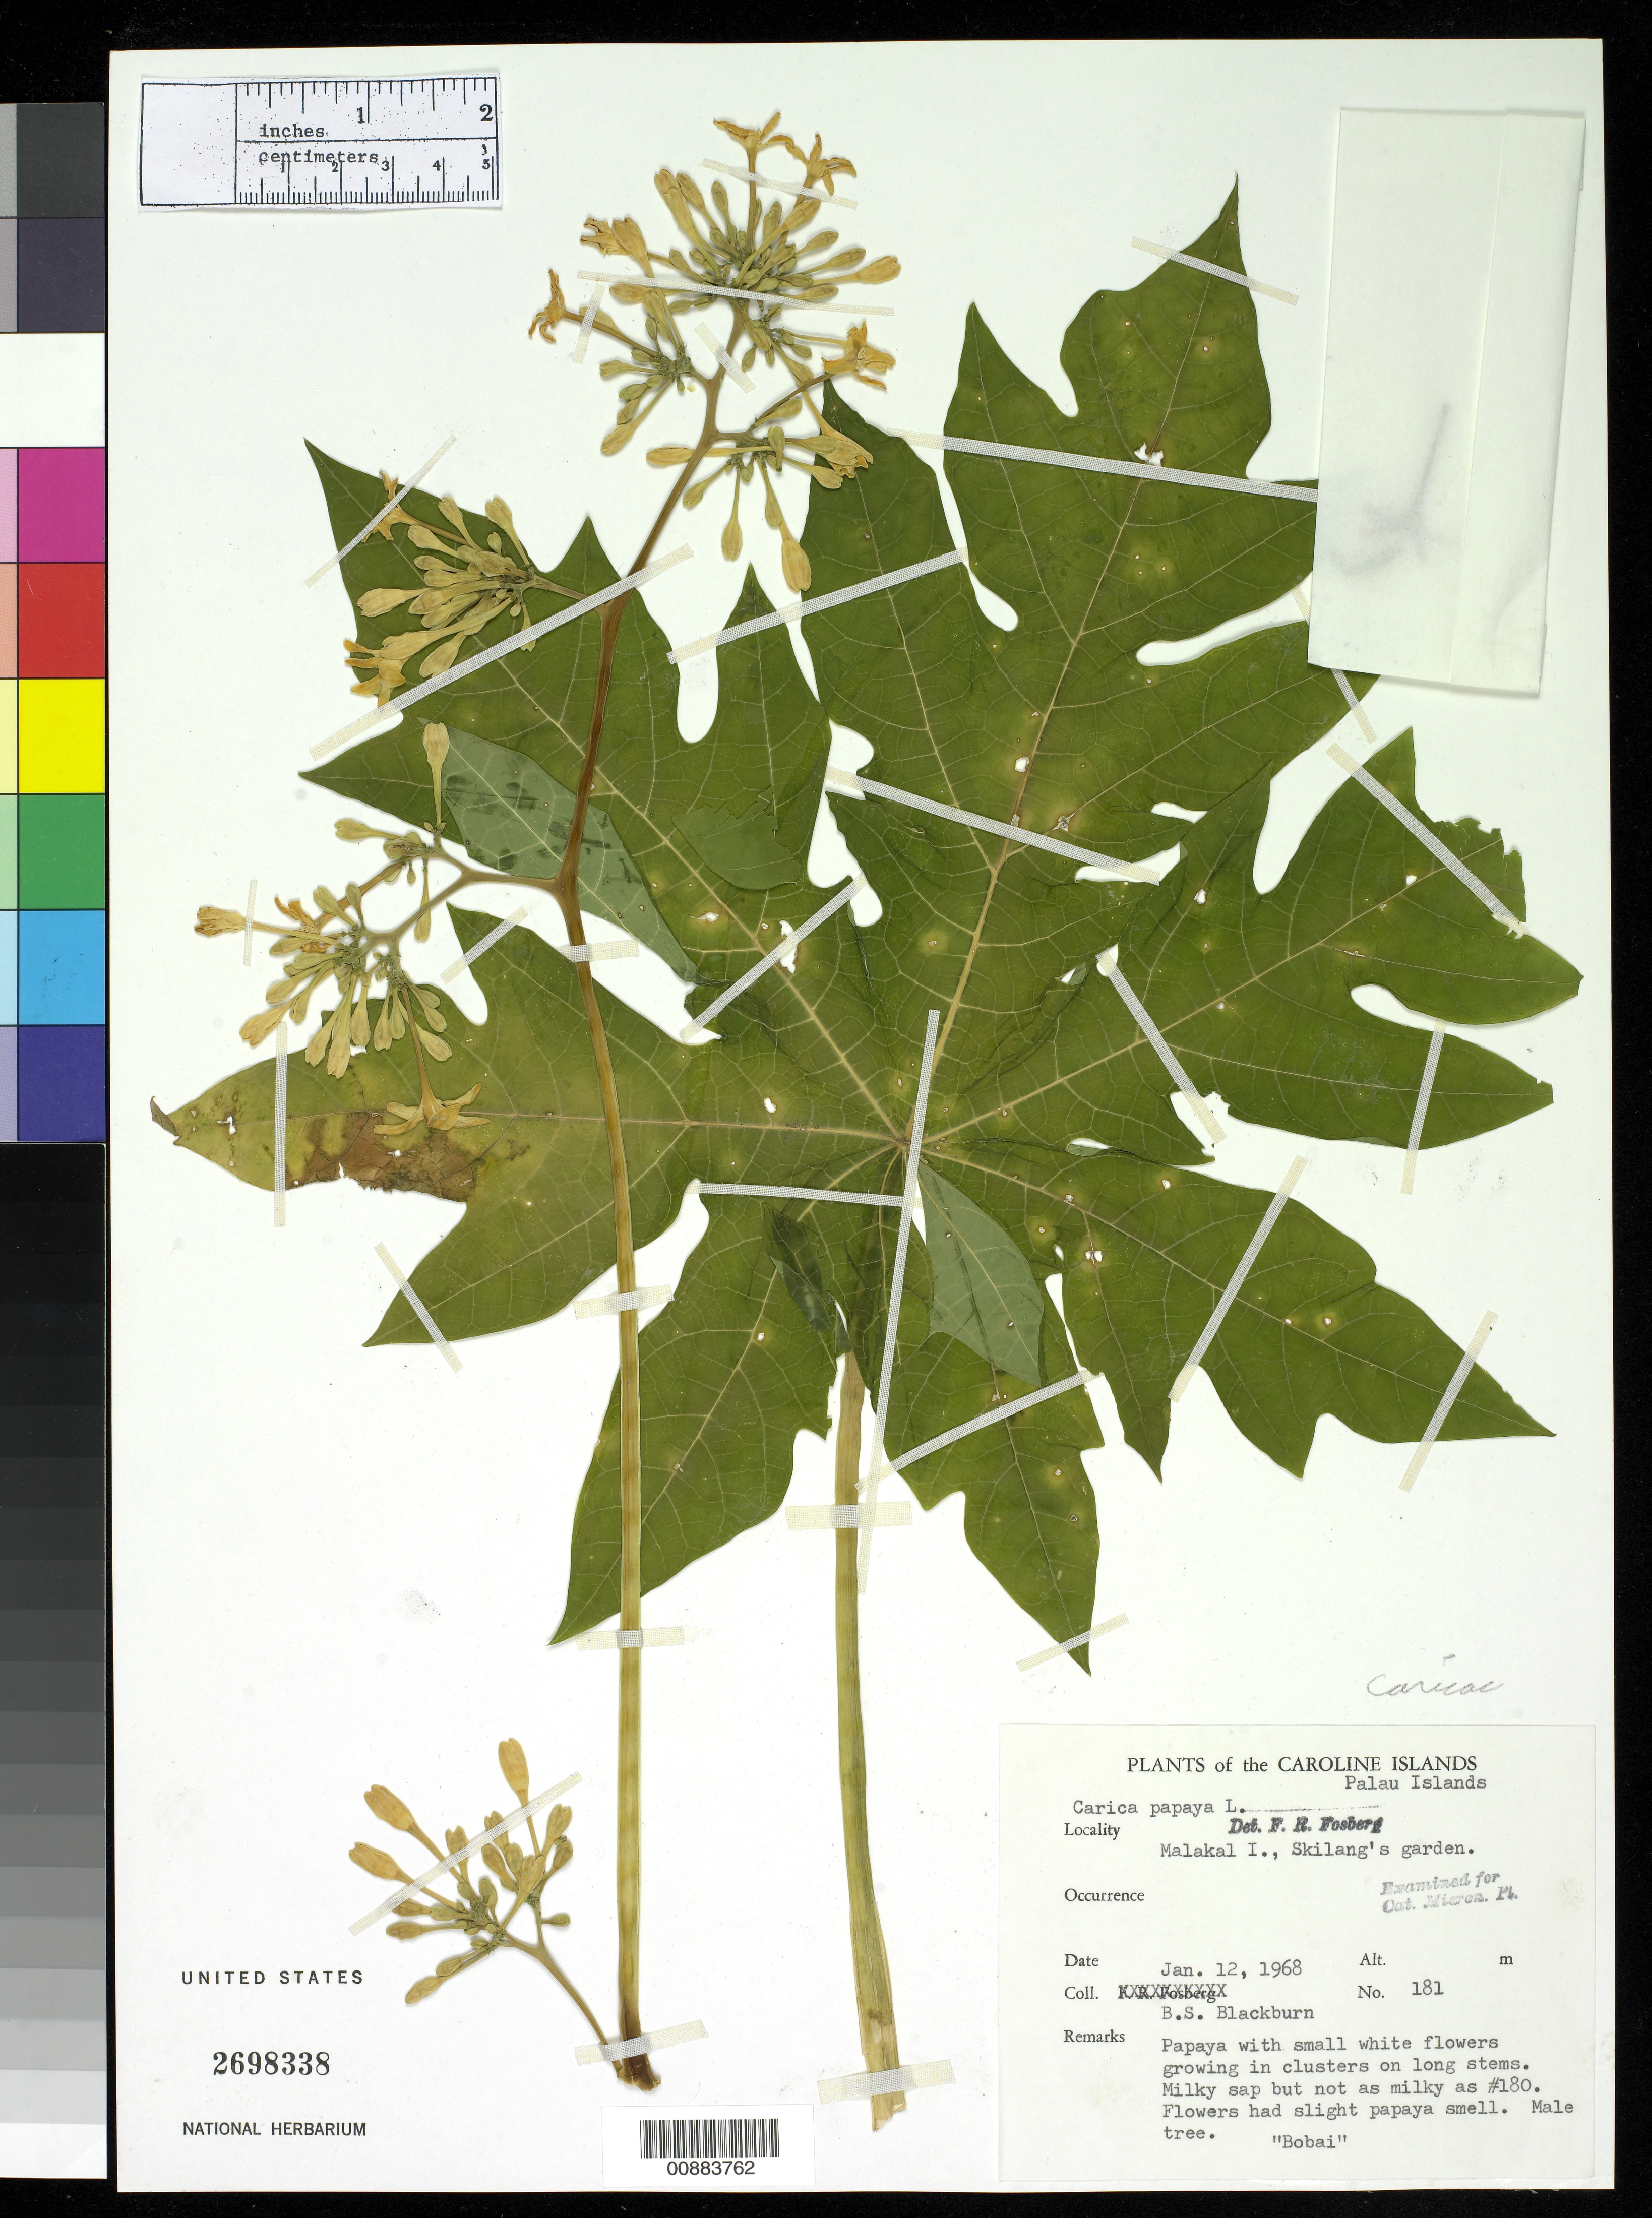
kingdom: Plantae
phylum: Tracheophyta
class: Magnoliopsida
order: Brassicales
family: Caricaceae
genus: Carica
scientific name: Carica papaya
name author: L.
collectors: B. S. Blackburn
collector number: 181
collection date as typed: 12 Jan 1968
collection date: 1968-01-12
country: Palau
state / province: Koror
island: Ngemelachel [Malakal]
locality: (Palau Islands, Malakal Island) Skilang's garden.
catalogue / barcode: US 2698338